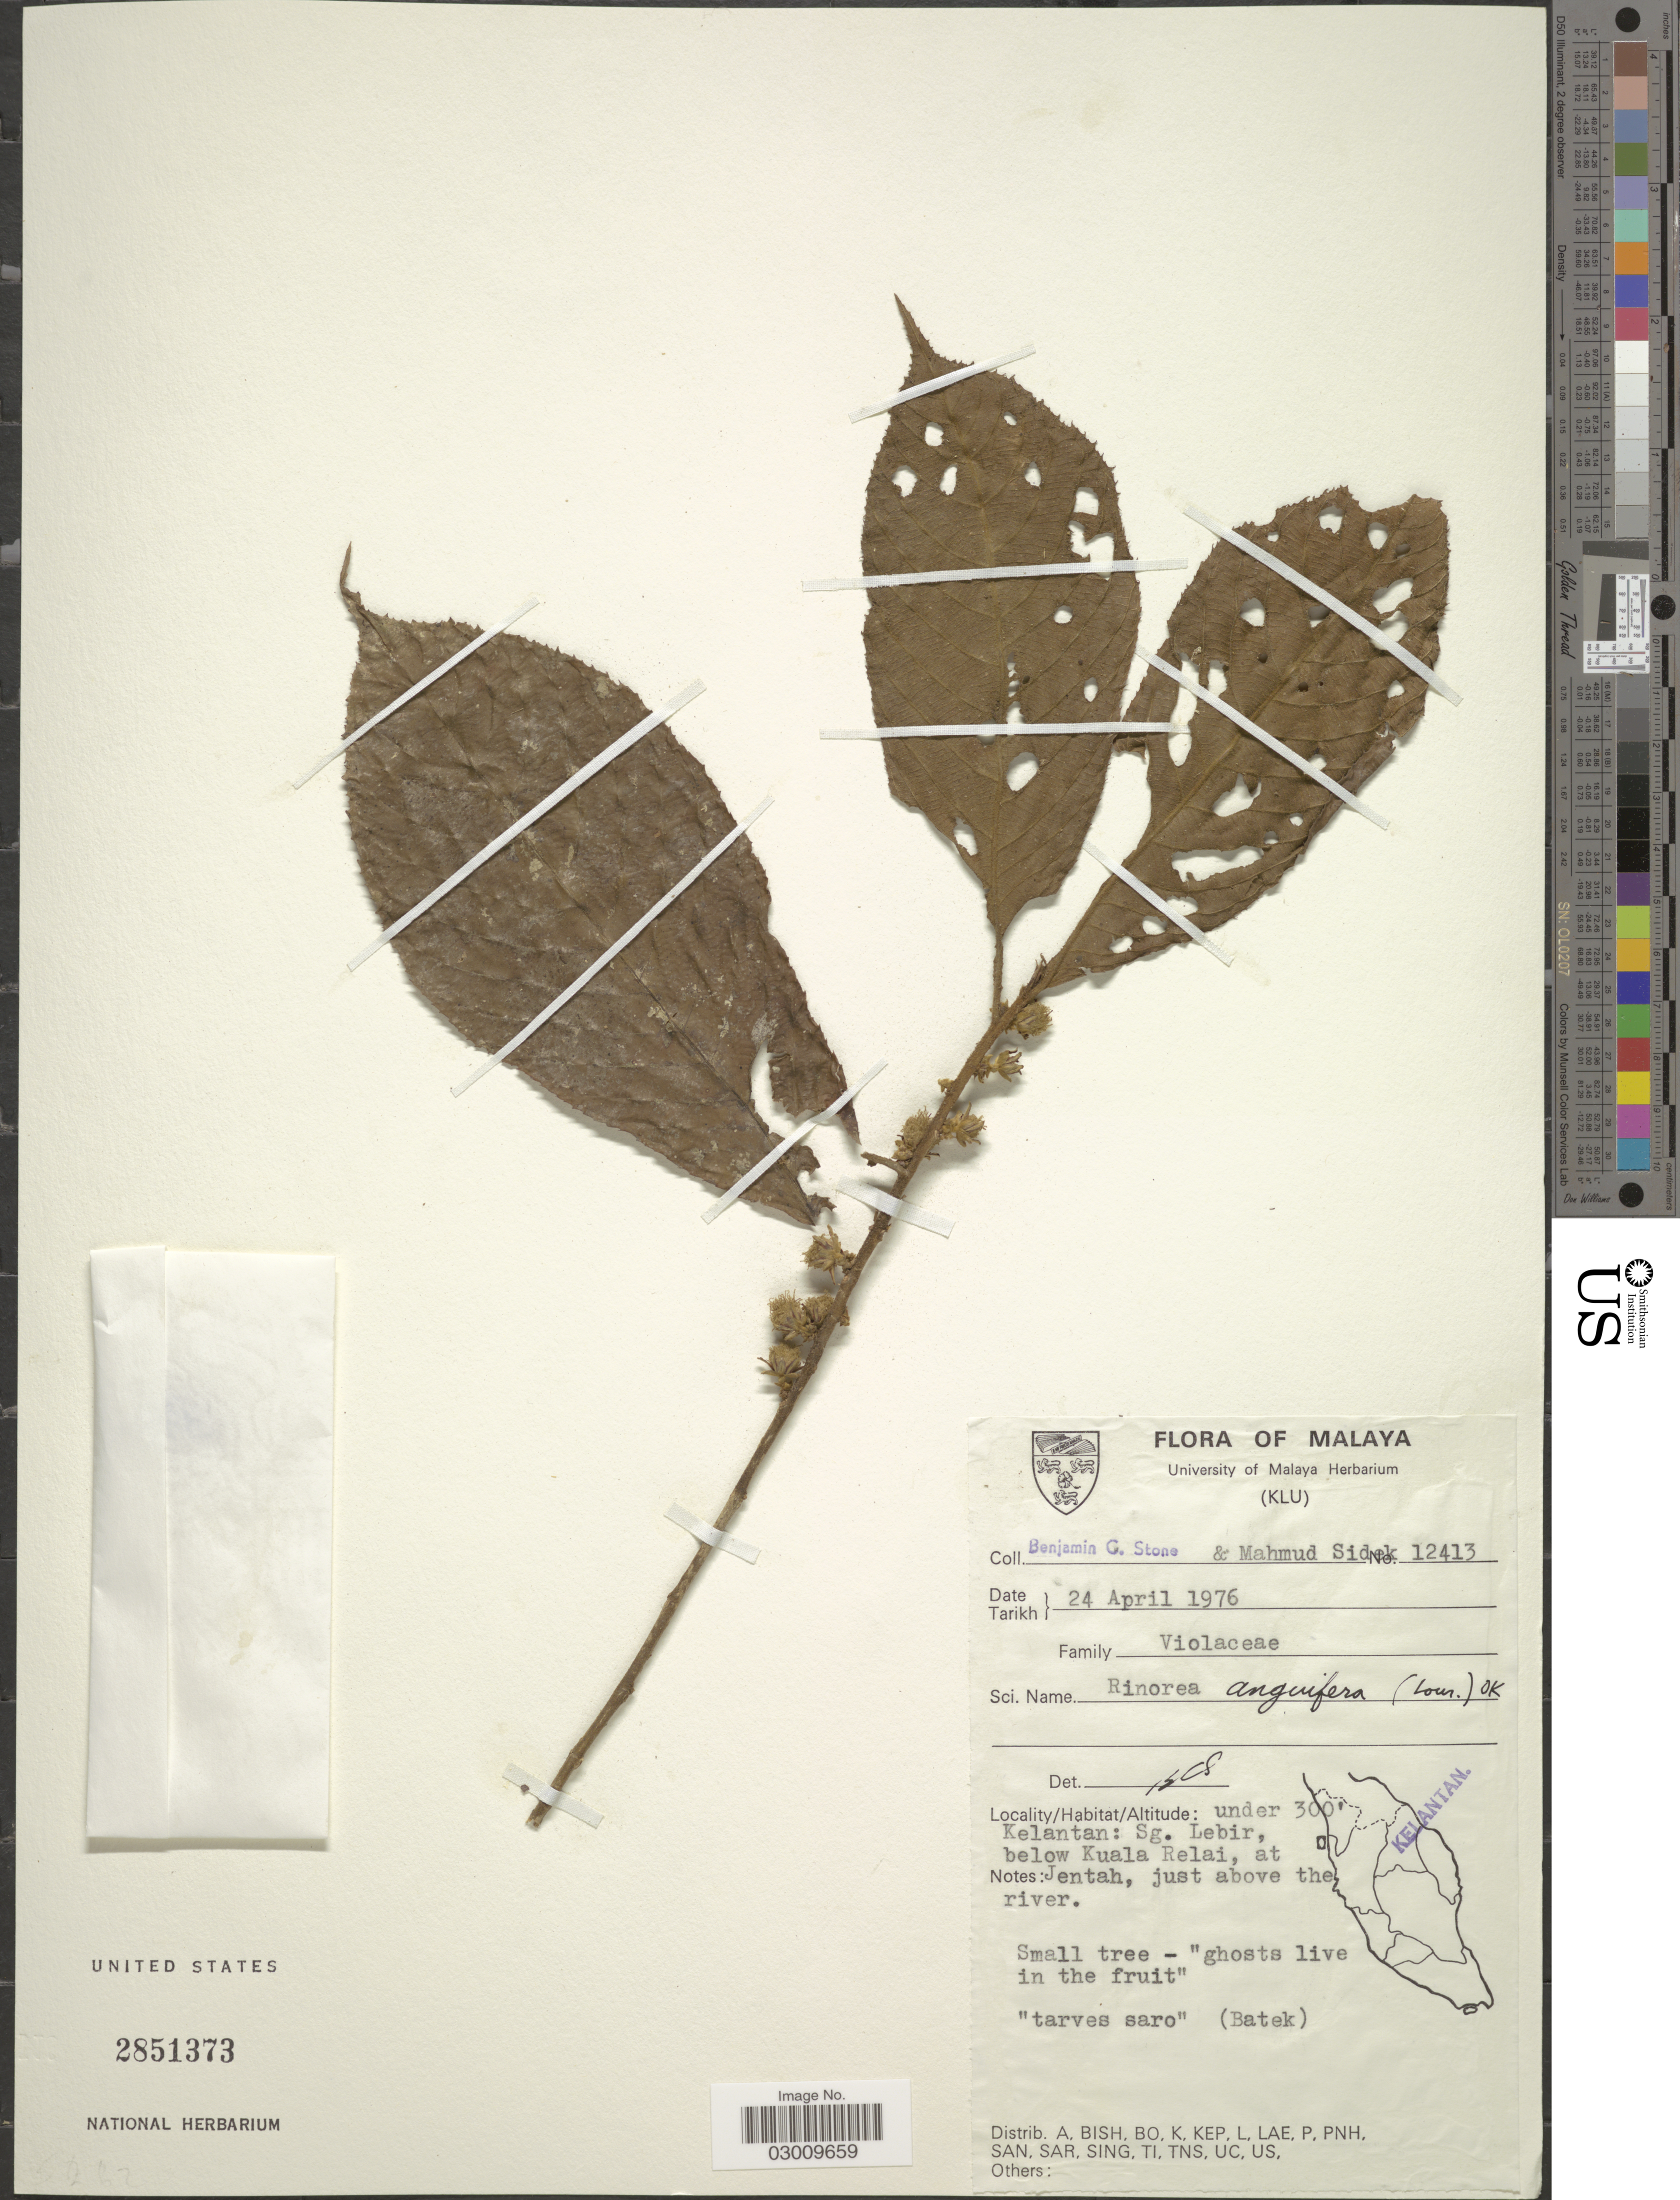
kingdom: Plantae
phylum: Tracheophyta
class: Magnoliopsida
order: Malpighiales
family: Violaceae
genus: Rinorea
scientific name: Rinorea anguifera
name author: Kuntze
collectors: B. C. Stone & M. Sidek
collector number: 12413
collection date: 1976-07-24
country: Malaysia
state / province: Kelantan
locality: Malaya. Sg. Lebir, below Kuala Relai, at Jentah, just above the river.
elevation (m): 91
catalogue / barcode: US 2851373